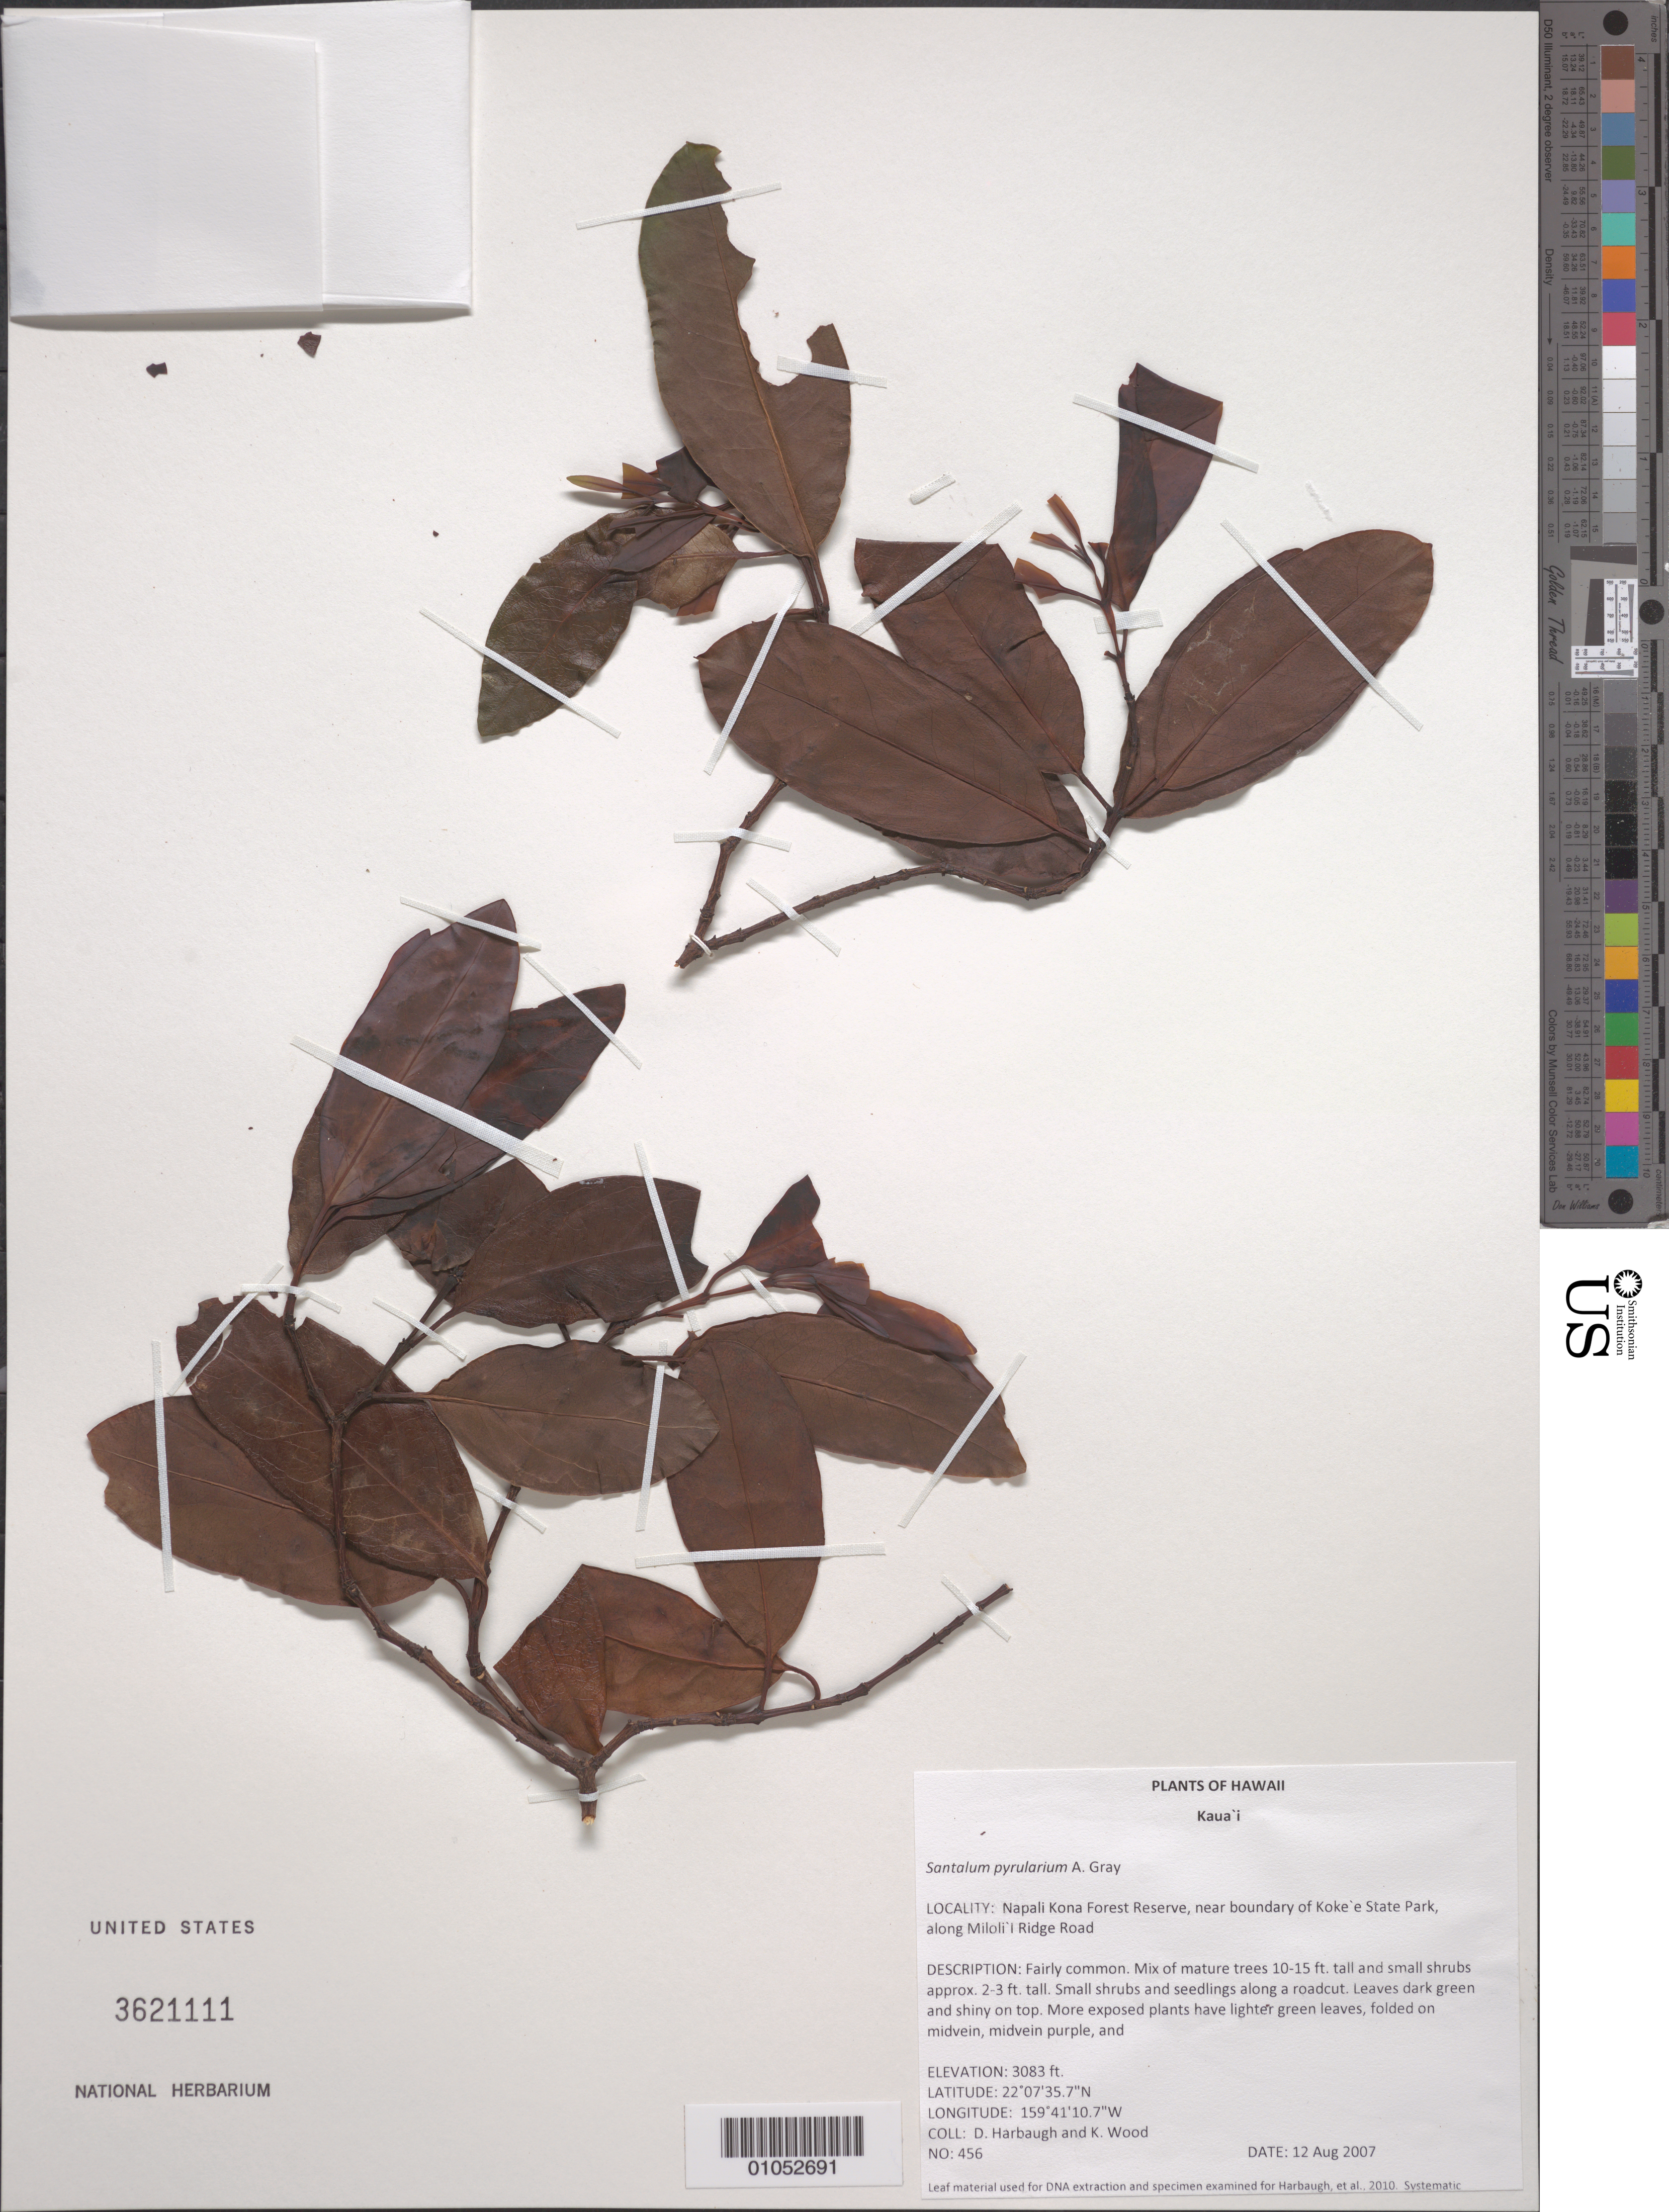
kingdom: Plantae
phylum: Tracheophyta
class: Magnoliopsida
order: Santalales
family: Santalaceae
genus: Santalum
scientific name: Santalum pyrularium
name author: A. Gray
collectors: D. Harbaugh & K. Wood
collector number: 456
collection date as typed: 12 Aug 2007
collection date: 2007-08-12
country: United States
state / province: Hawaii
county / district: Kauai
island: Kaua'i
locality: Napali Kona Forest Reserve, near boundary of Kokee State park along Milolil Ridge Road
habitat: Mixed mesic forest.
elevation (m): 940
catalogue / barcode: US 3621111